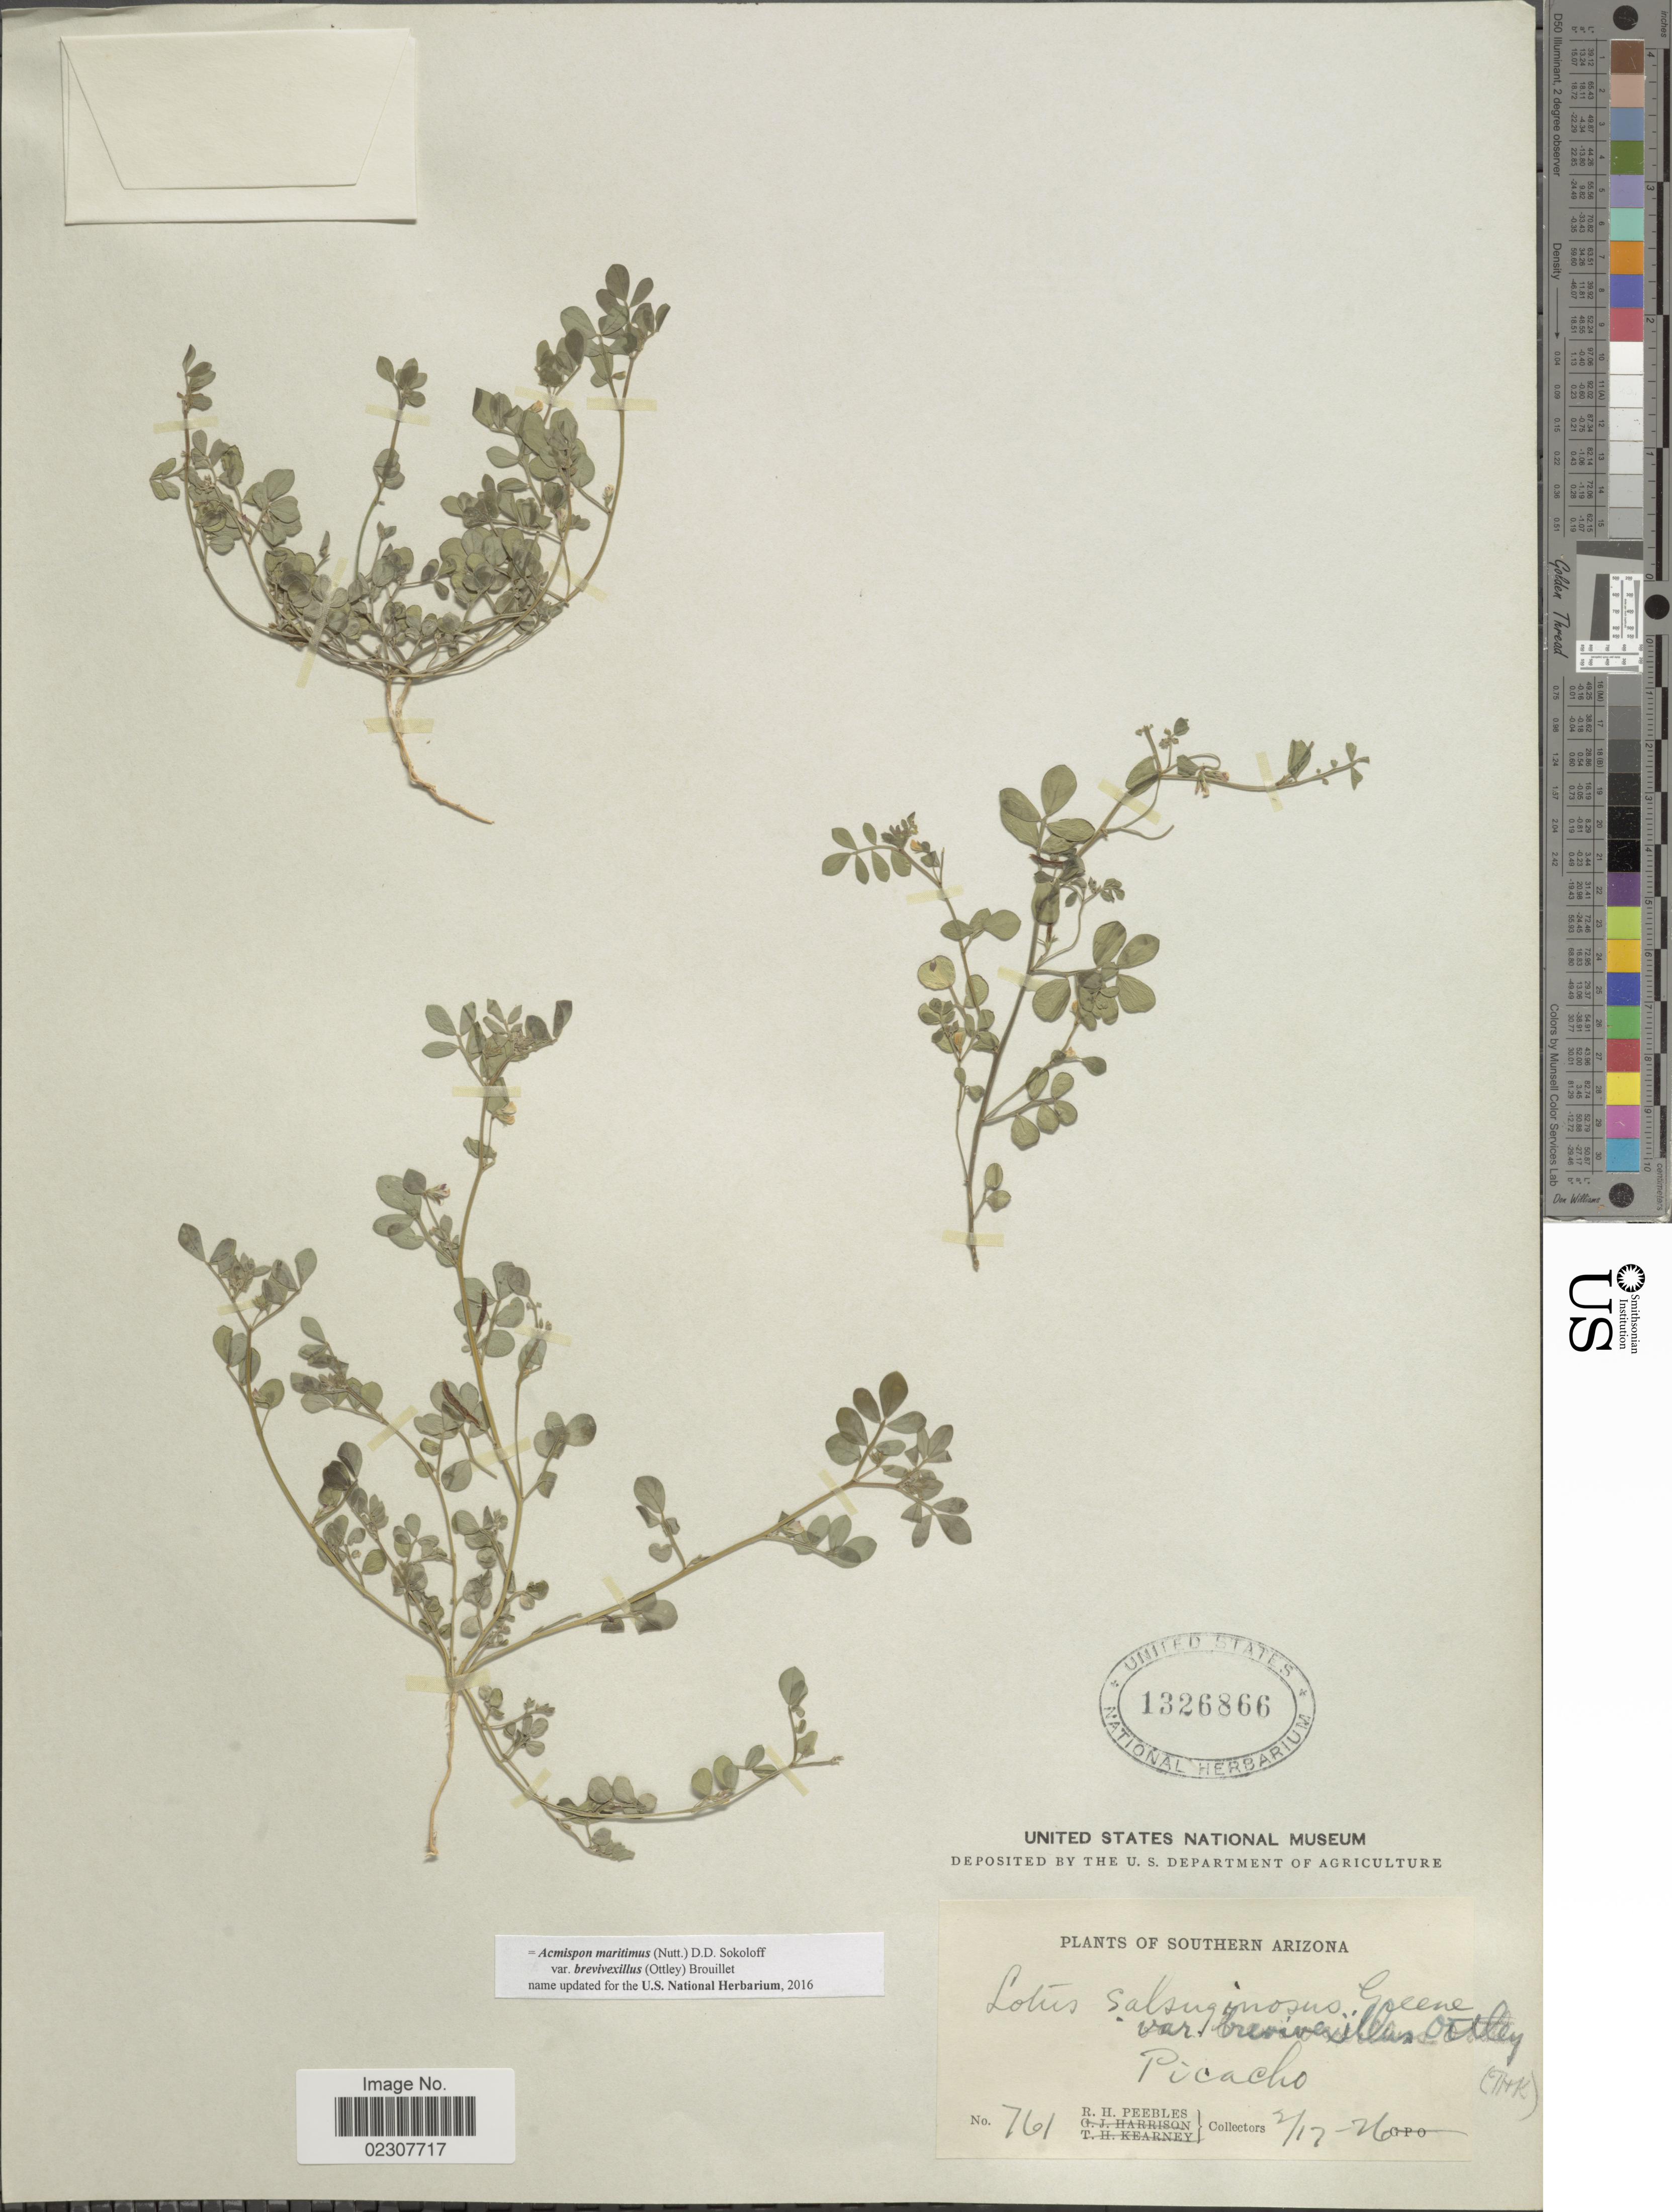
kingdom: Plantae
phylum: Tracheophyta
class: Magnoliopsida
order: Fabales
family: Fabaceae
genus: Acmispon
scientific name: Acmispon maritimus var. brevivexillus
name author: (Ottley) Brouillet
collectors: R. H. Peebles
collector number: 761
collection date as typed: Transcribed d/m/y: 17/2/26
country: United States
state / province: Arizona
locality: Southern Arizona, Picacho.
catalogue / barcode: US 1326866